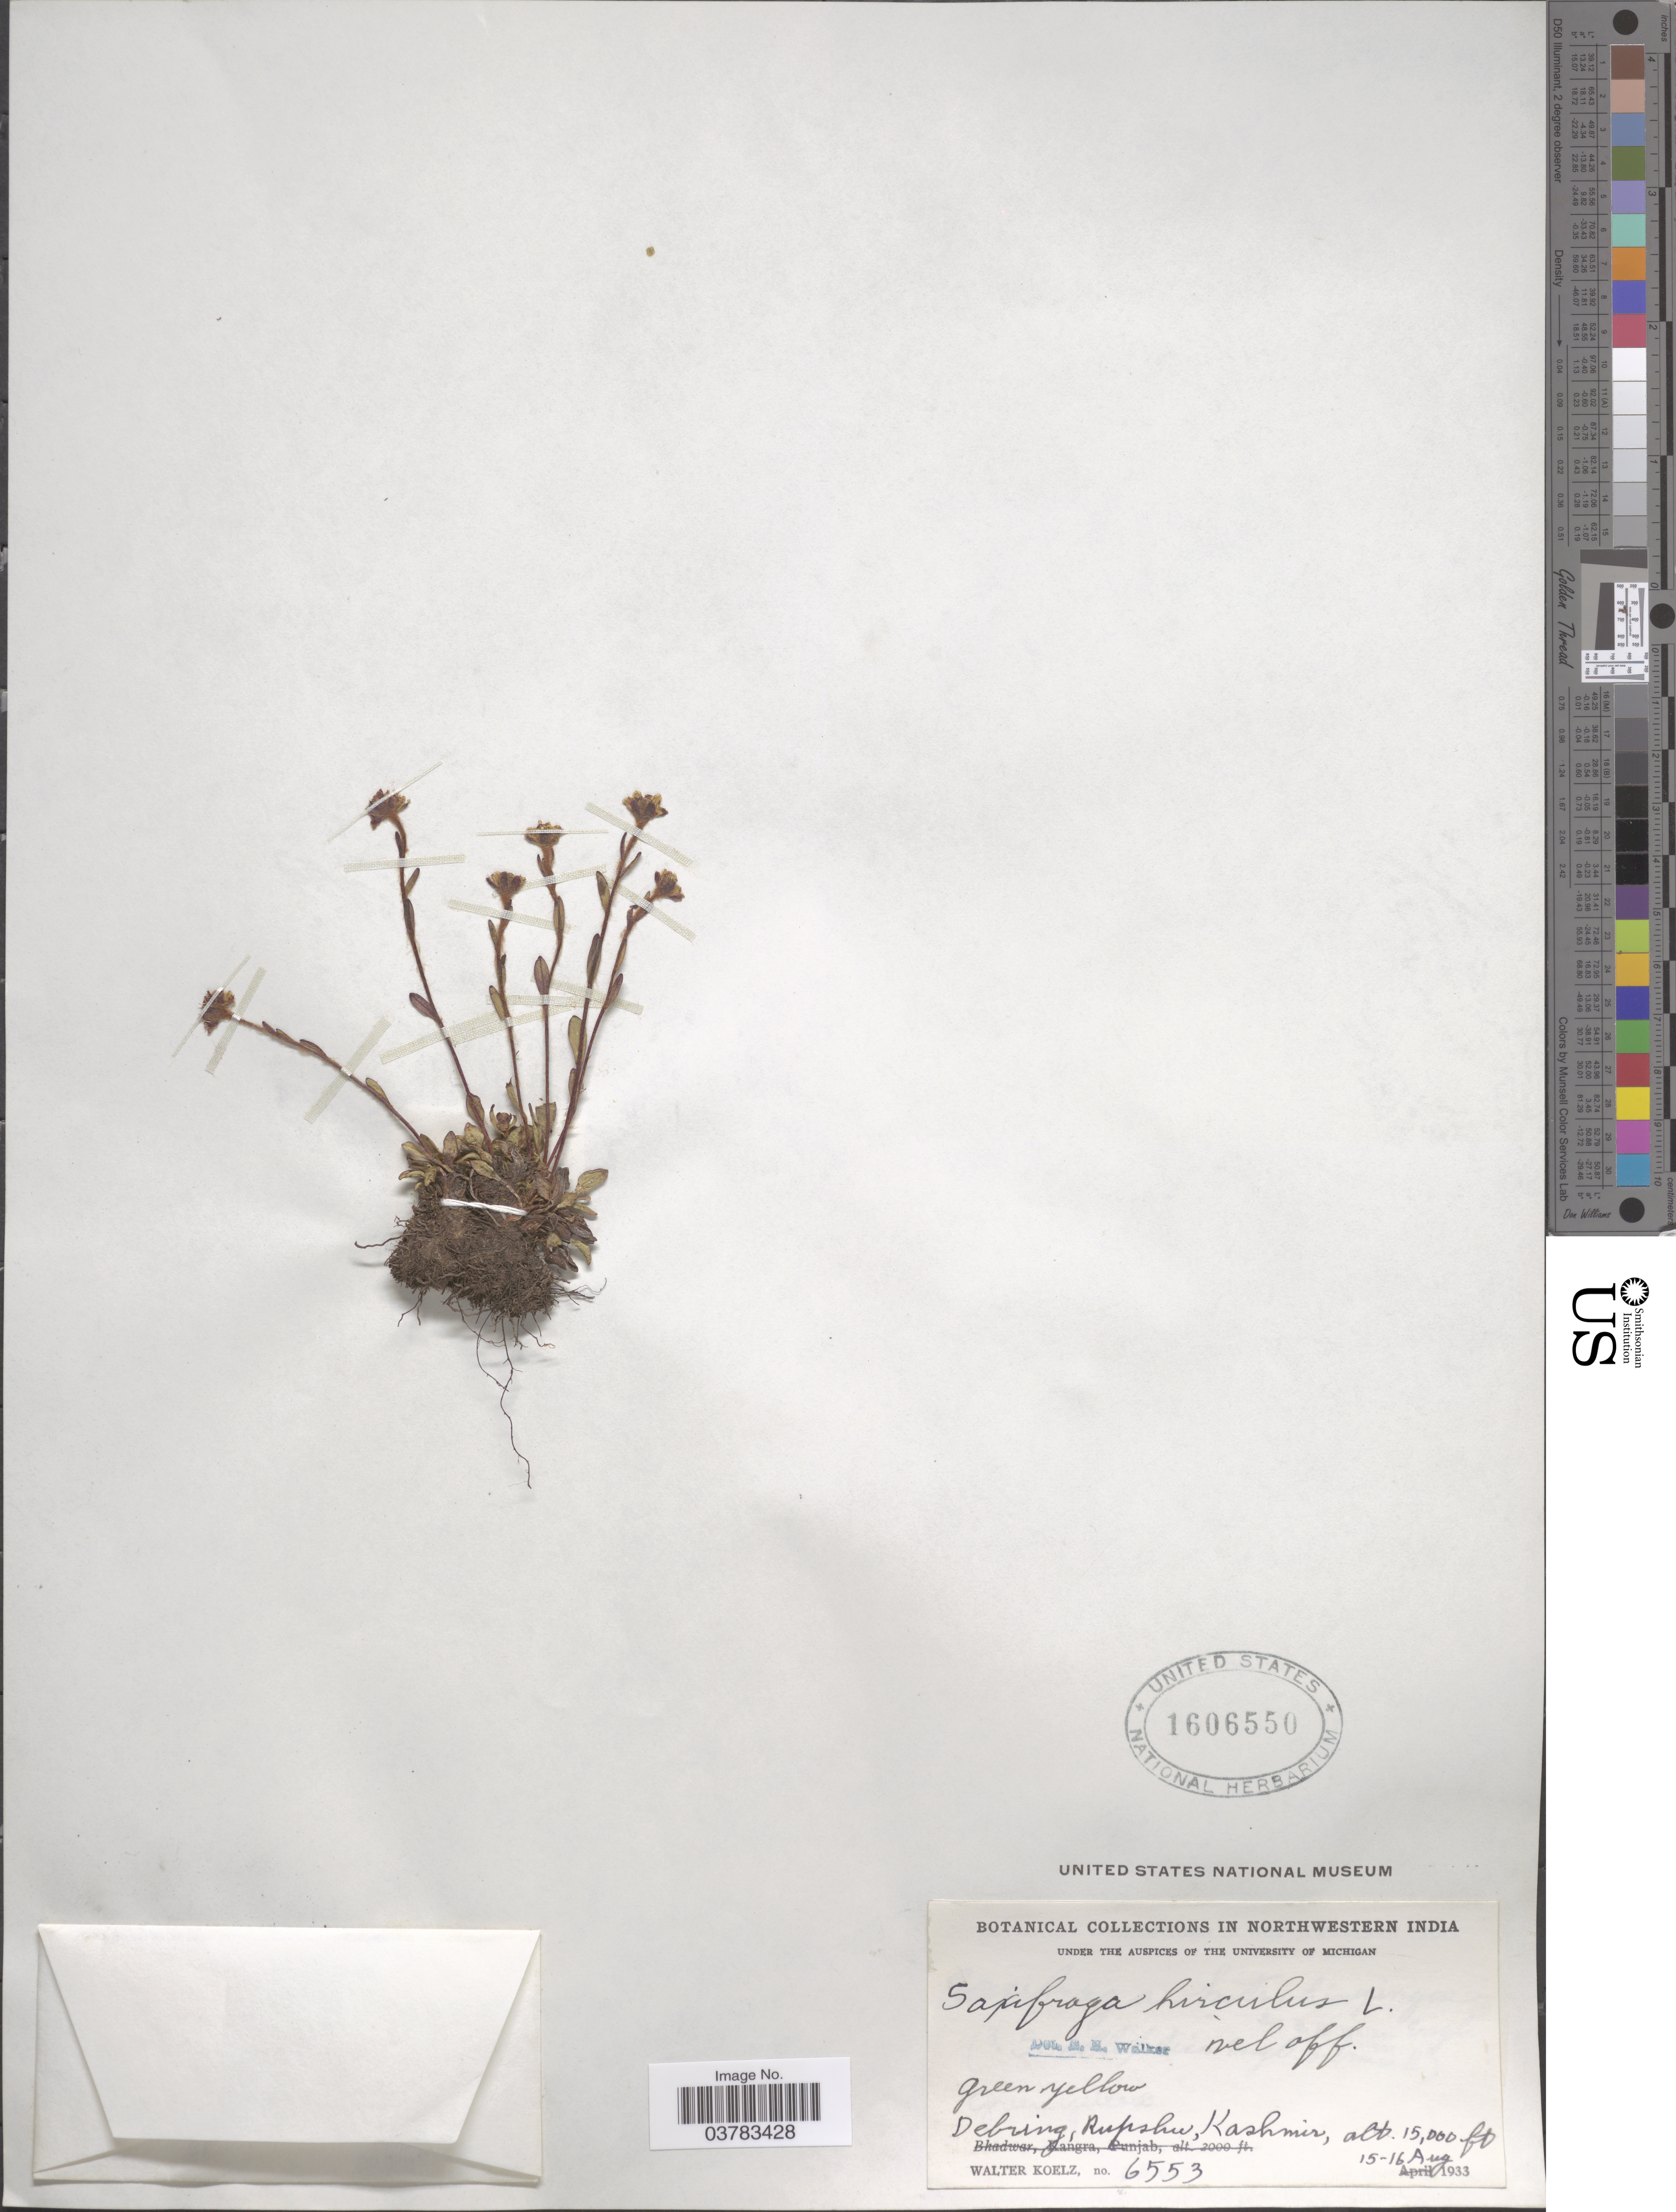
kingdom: Plantae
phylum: Tracheophyta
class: Magnoliopsida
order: Saxifragales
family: Saxifragaceae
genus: Saxifraga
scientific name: Saxifraga hirculus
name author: L.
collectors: W. N. Koelz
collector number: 6553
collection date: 1933-08-15/1933-08-16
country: India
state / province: Jammu and Kashmir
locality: Northwestern India. Debring, Rupshur, Kashmir.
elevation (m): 4572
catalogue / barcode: US 1606550